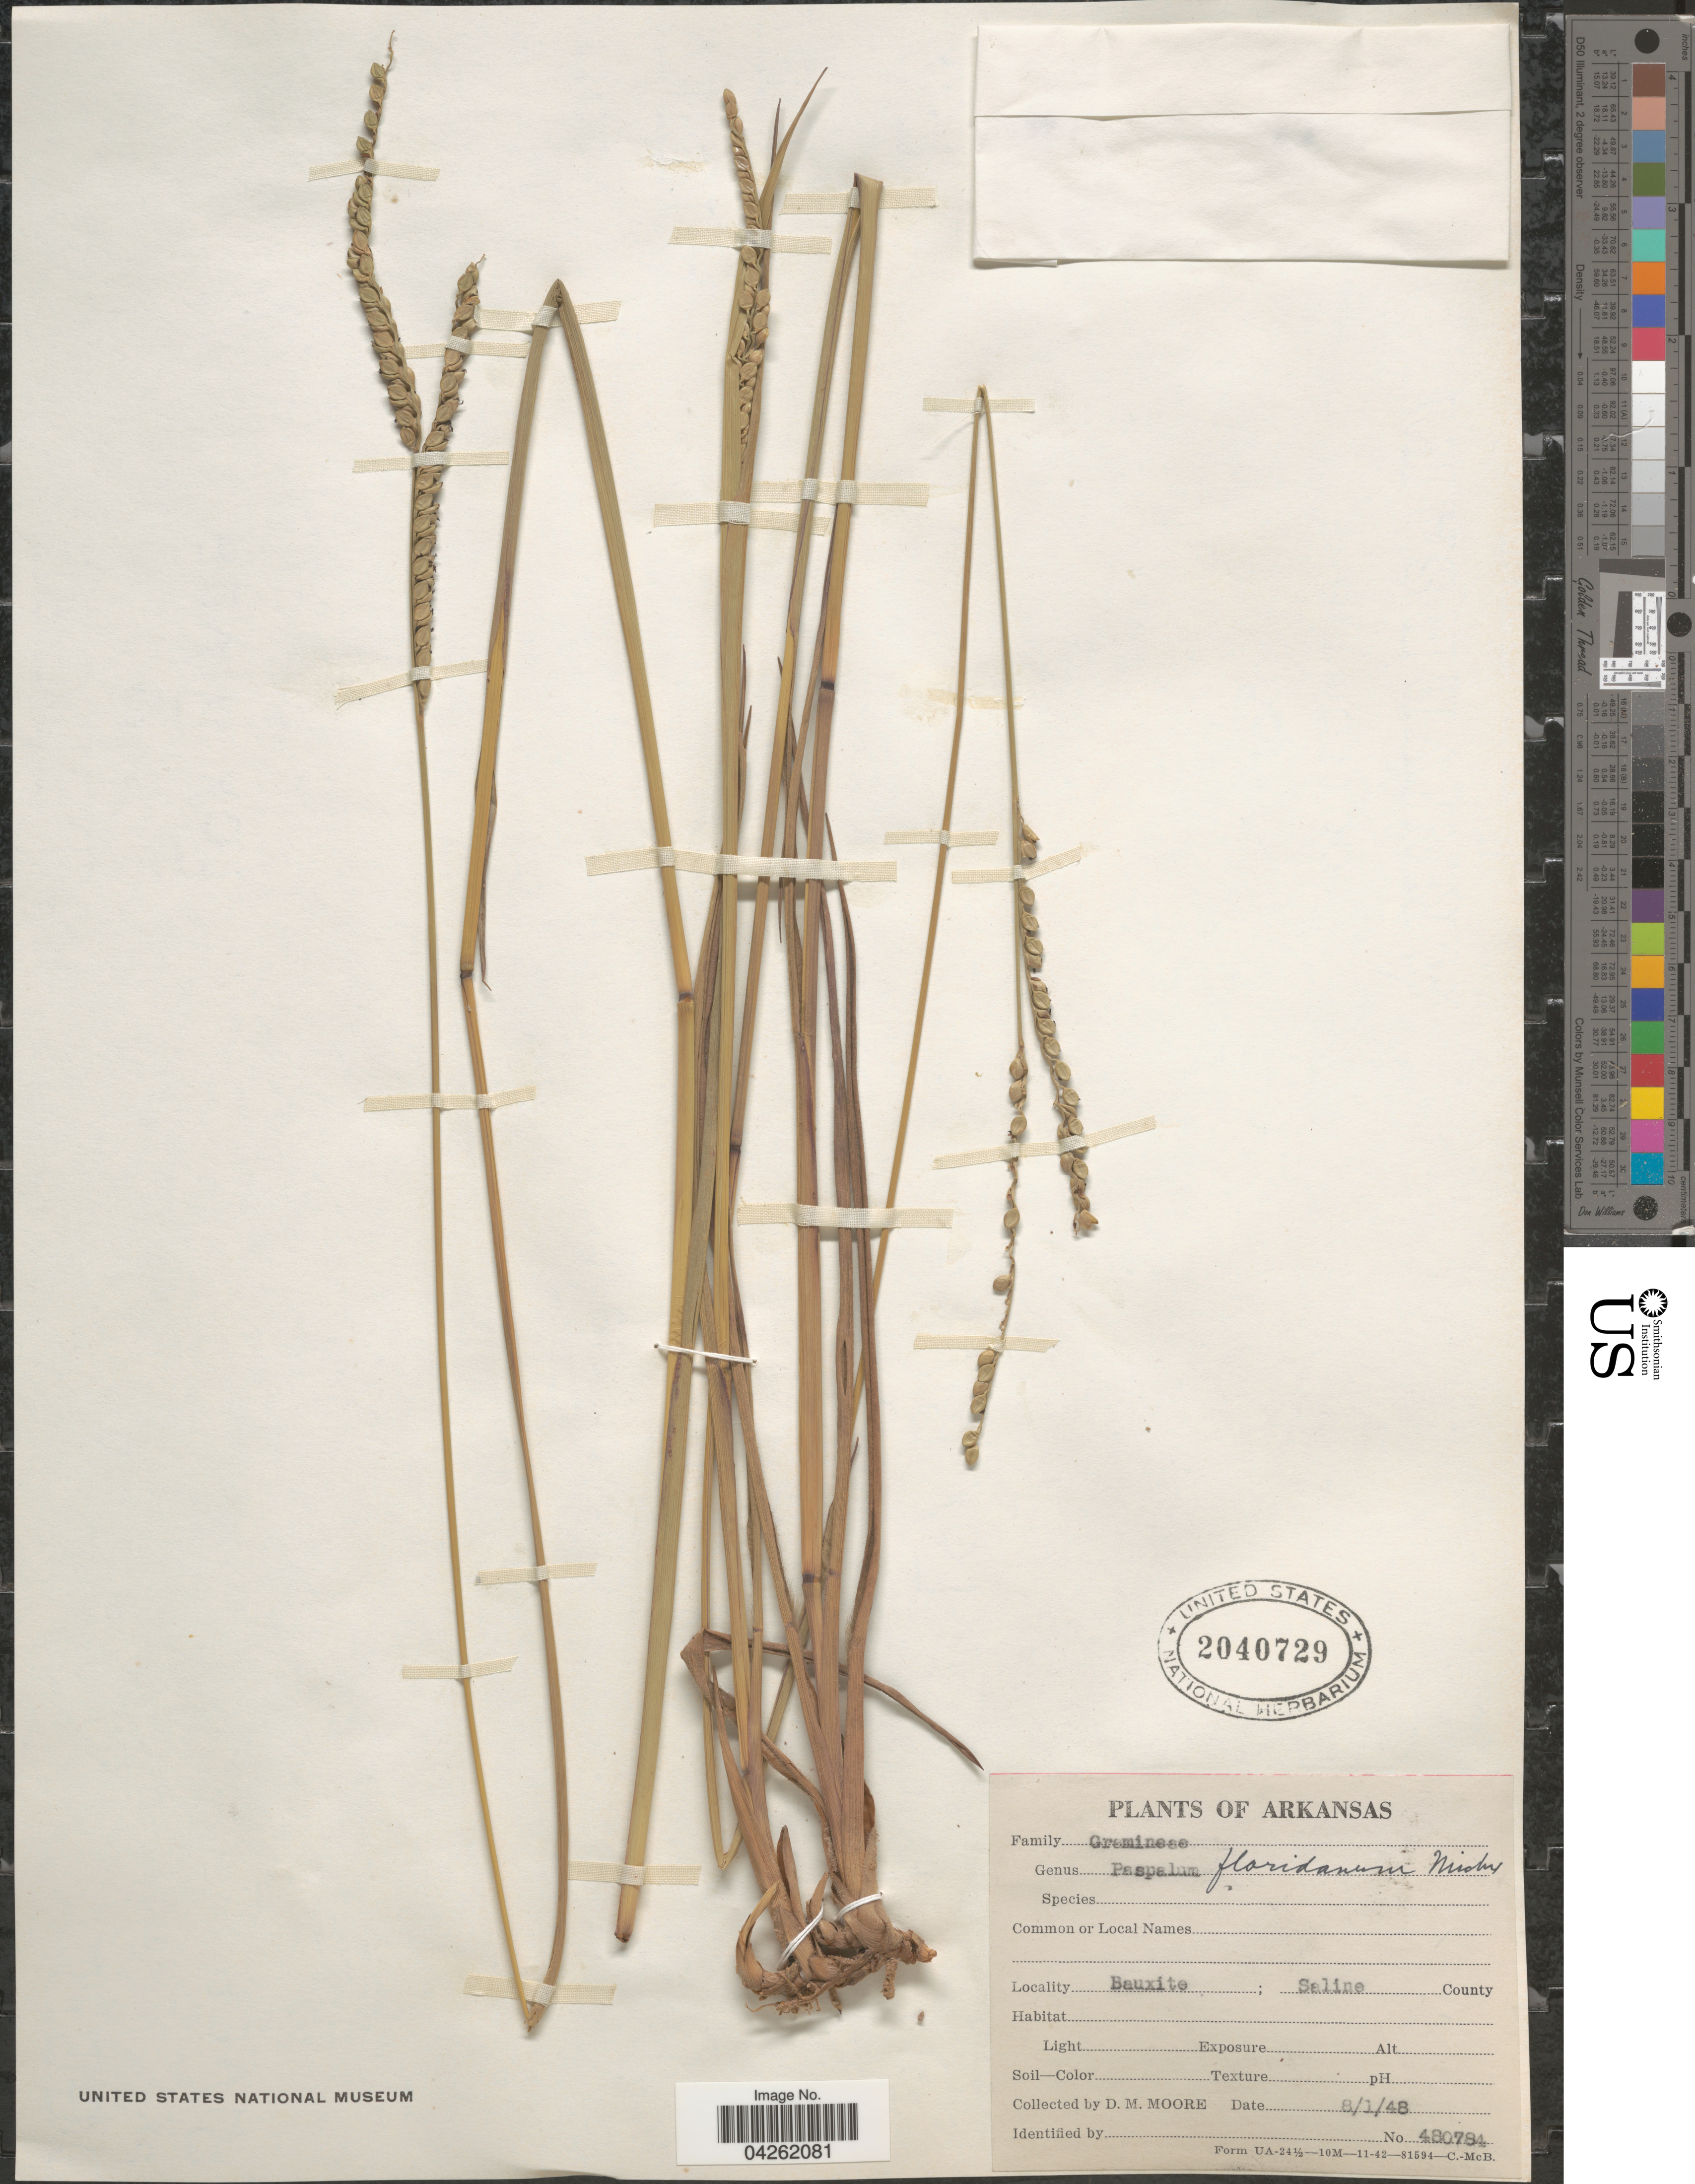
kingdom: Plantae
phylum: Tracheophyta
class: Liliopsida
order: Poales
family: Poaceae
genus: Paspalum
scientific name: Paspalum floridanum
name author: Michx.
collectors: D. Moore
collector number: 480784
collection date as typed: Transcribed d/m/y: 8/1/48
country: United States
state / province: Arkansas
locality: Bauxite; Saline County.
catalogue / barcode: US 2040729